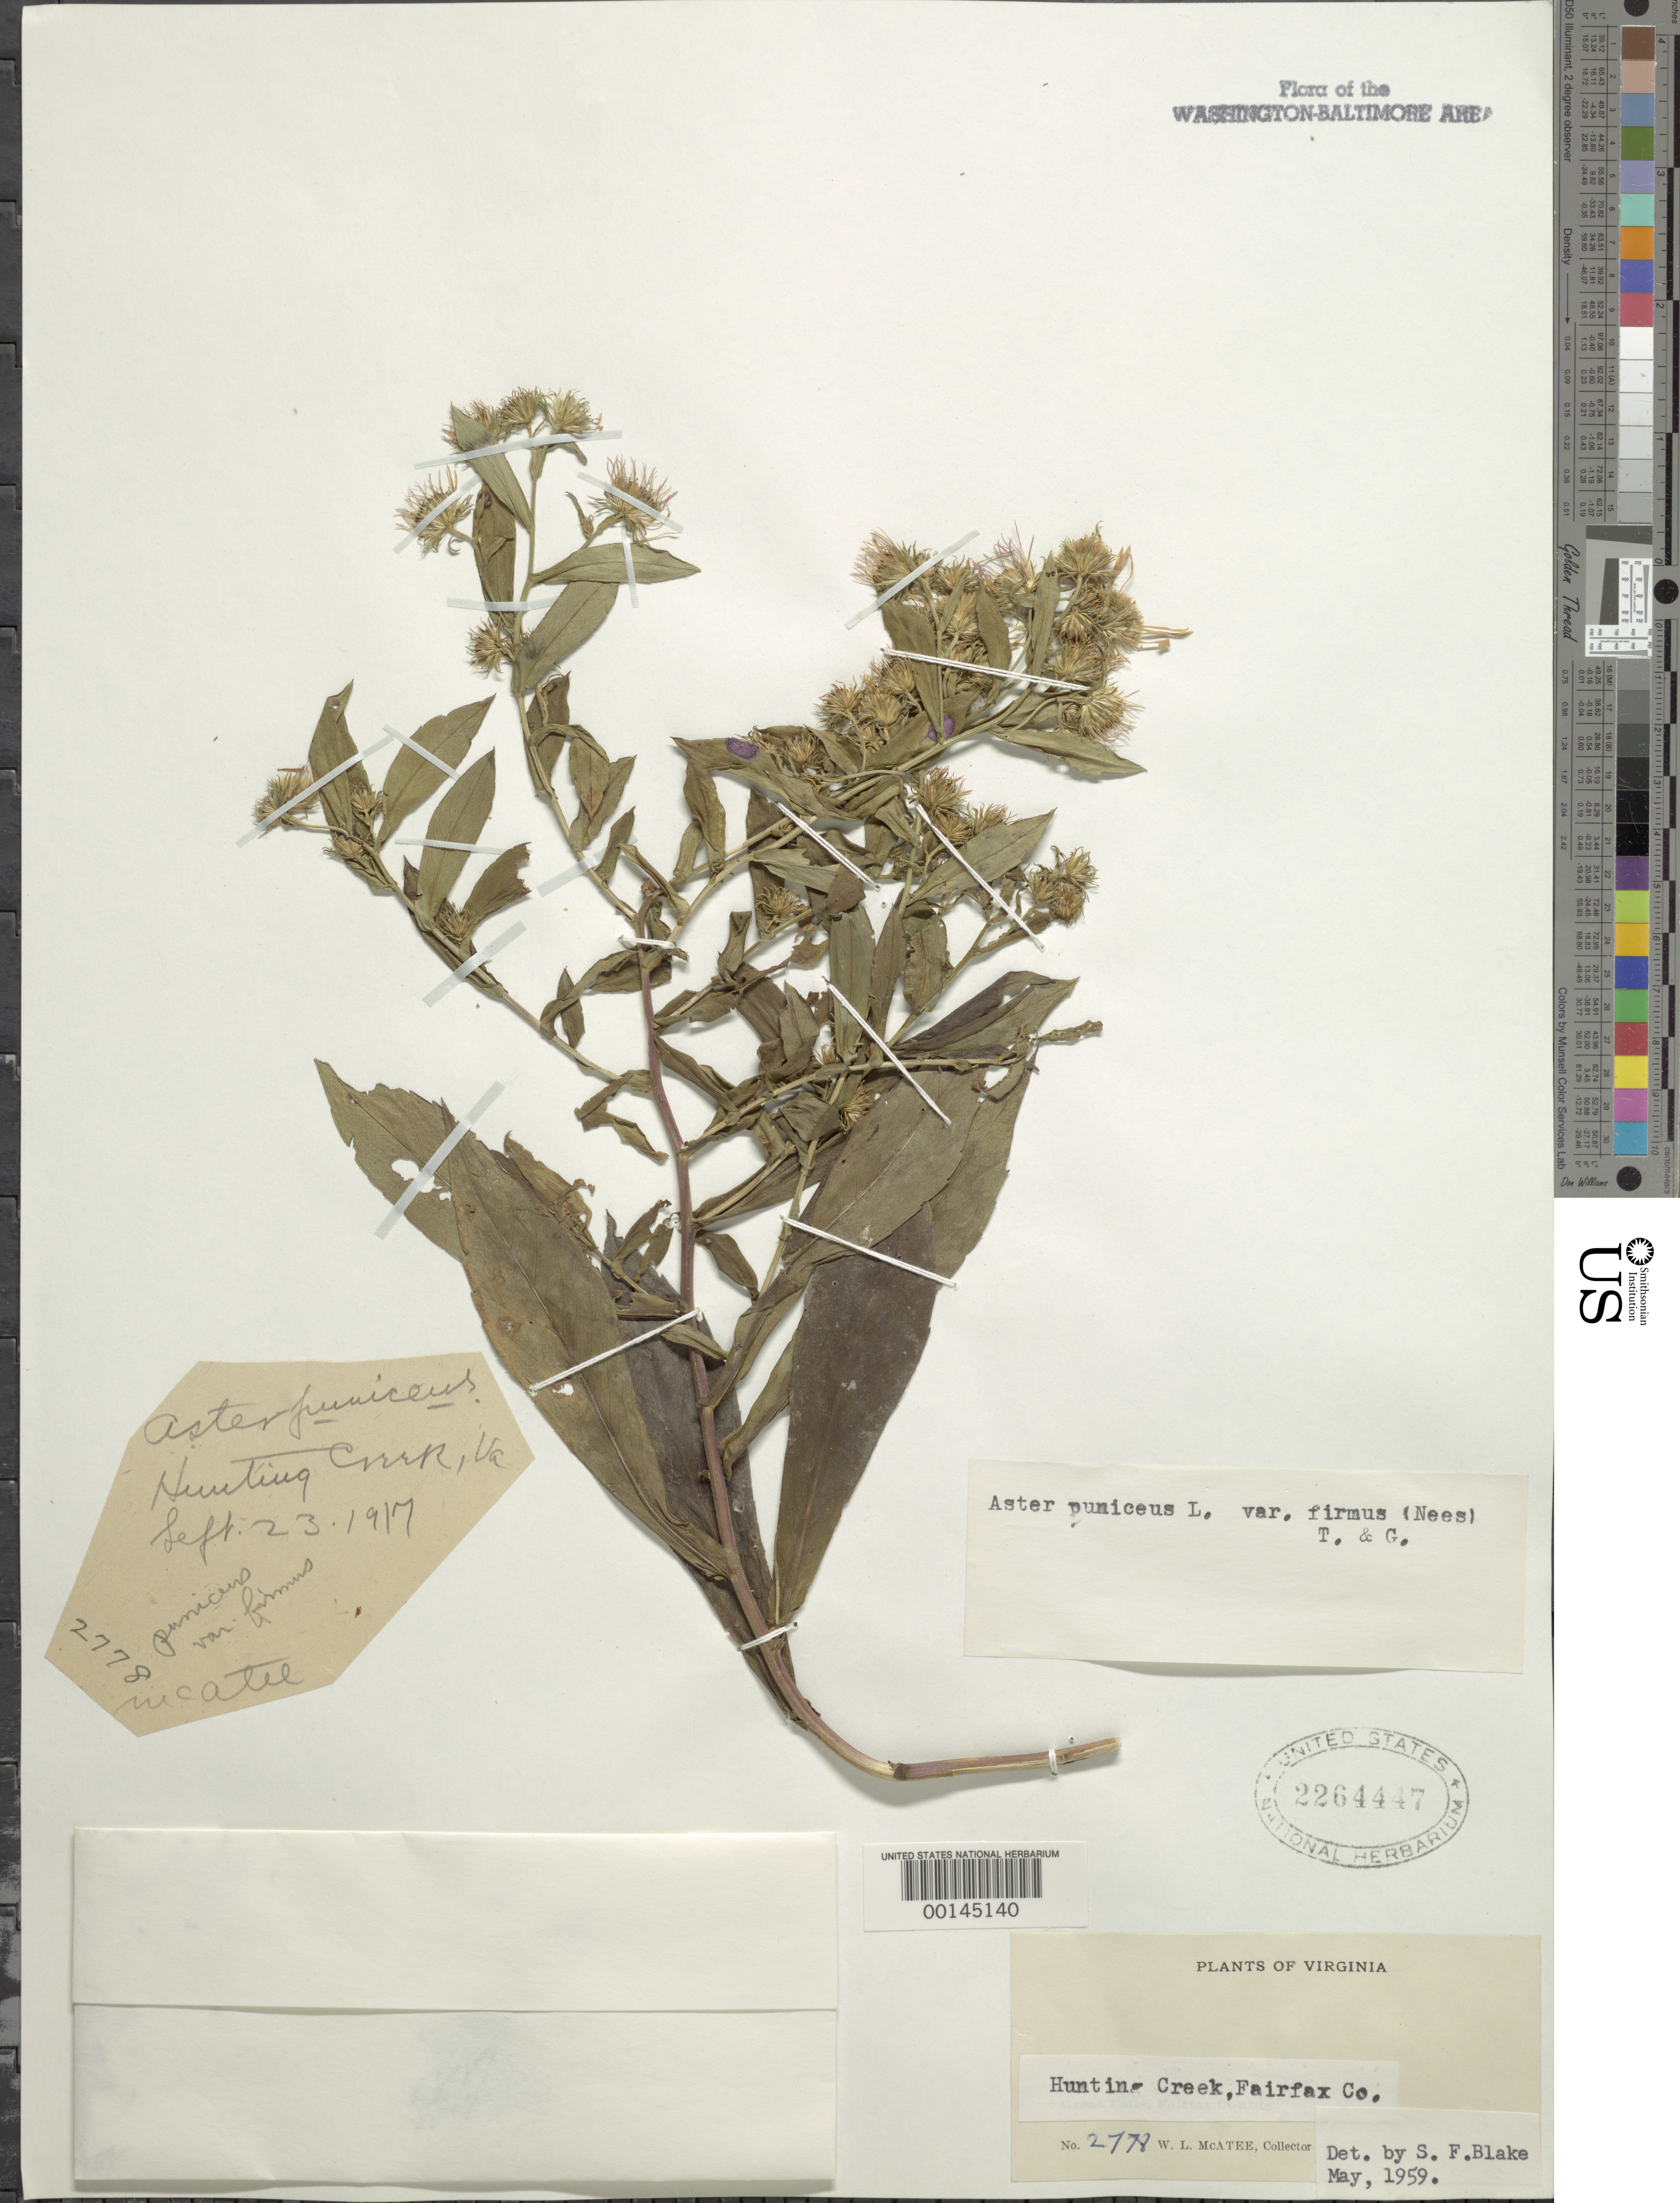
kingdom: Plantae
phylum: Tracheophyta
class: Magnoliopsida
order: Asterales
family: Asteraceae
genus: Symphyotrichum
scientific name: Symphyotrichum puniceum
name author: (L.) Á. Löve & D. Löve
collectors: W. McAtee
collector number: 2778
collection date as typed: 23 Sep 1917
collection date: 1917-09-23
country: United States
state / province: Virginia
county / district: Fairfax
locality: Hunting Creek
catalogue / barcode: US 2264447